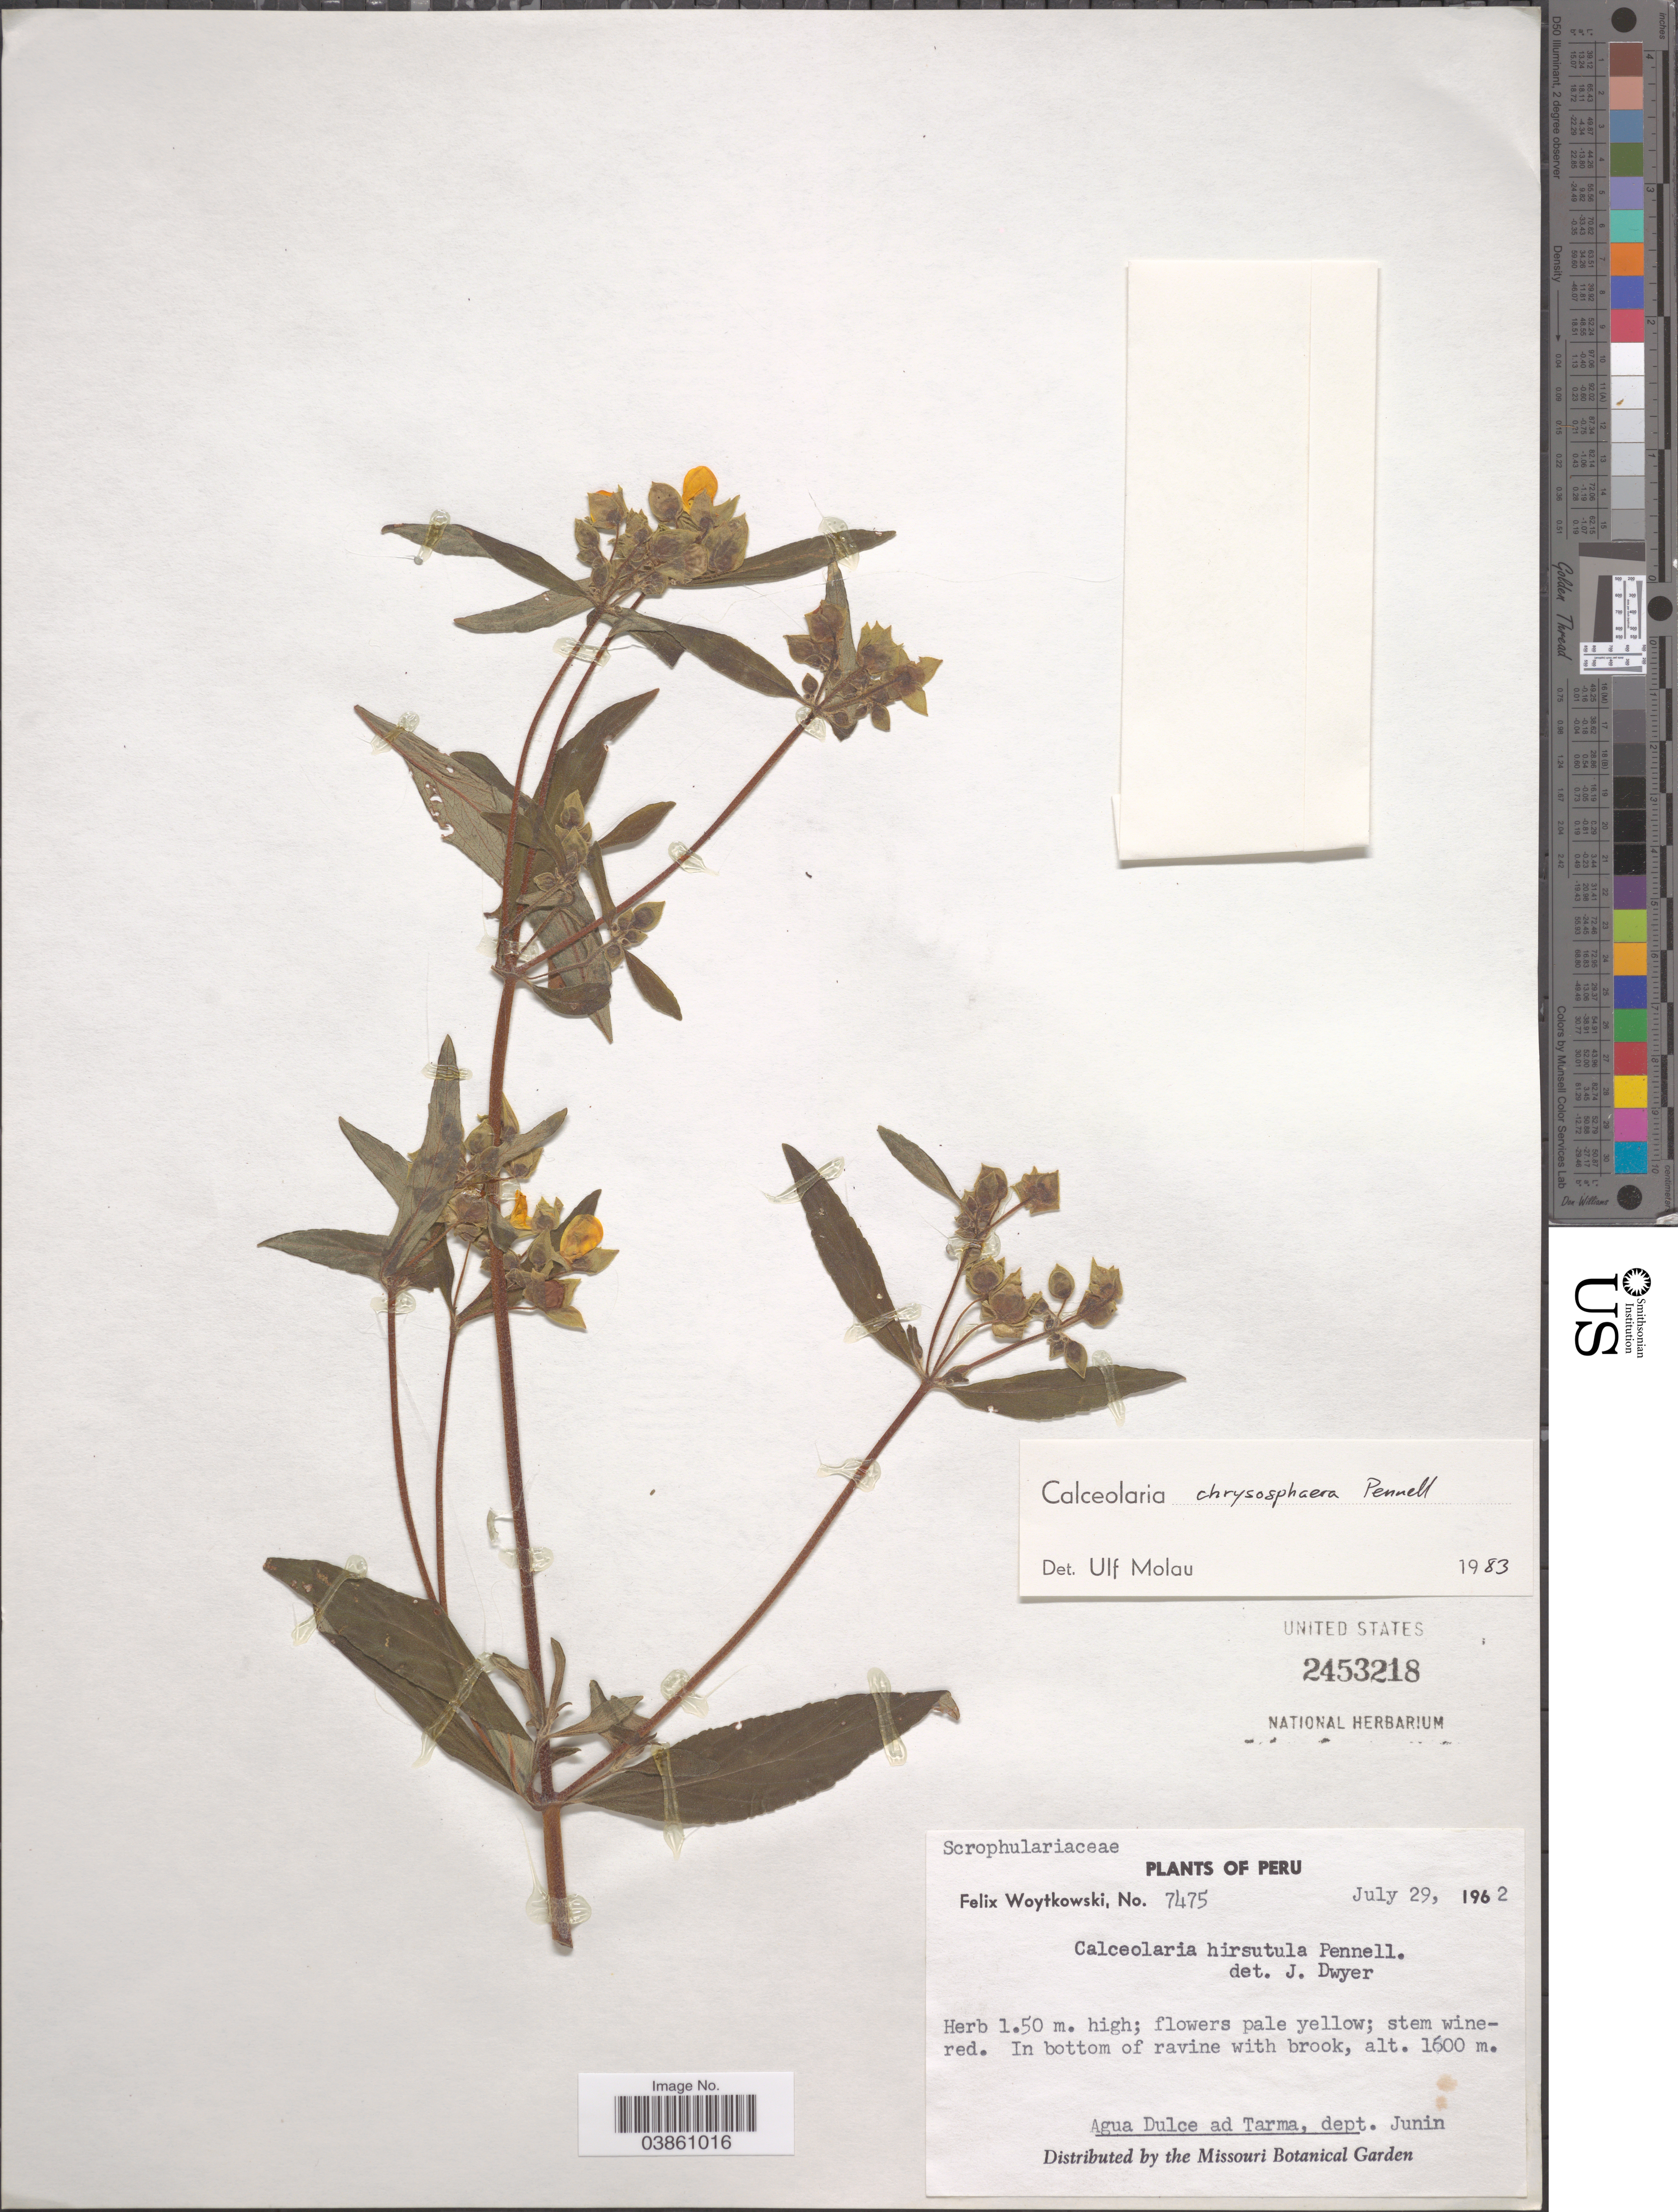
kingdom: Plantae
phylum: Tracheophyta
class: Magnoliopsida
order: Lamiales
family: Calceolariaceae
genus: Calceolaria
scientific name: Calceolaria chrysosphaera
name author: Pennell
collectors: F. Woytkowski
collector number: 7475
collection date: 1962-07-29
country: Peru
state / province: Junín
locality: Agua Dulce ad Tarma, dept. Junin.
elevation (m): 1600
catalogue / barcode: US 2453218